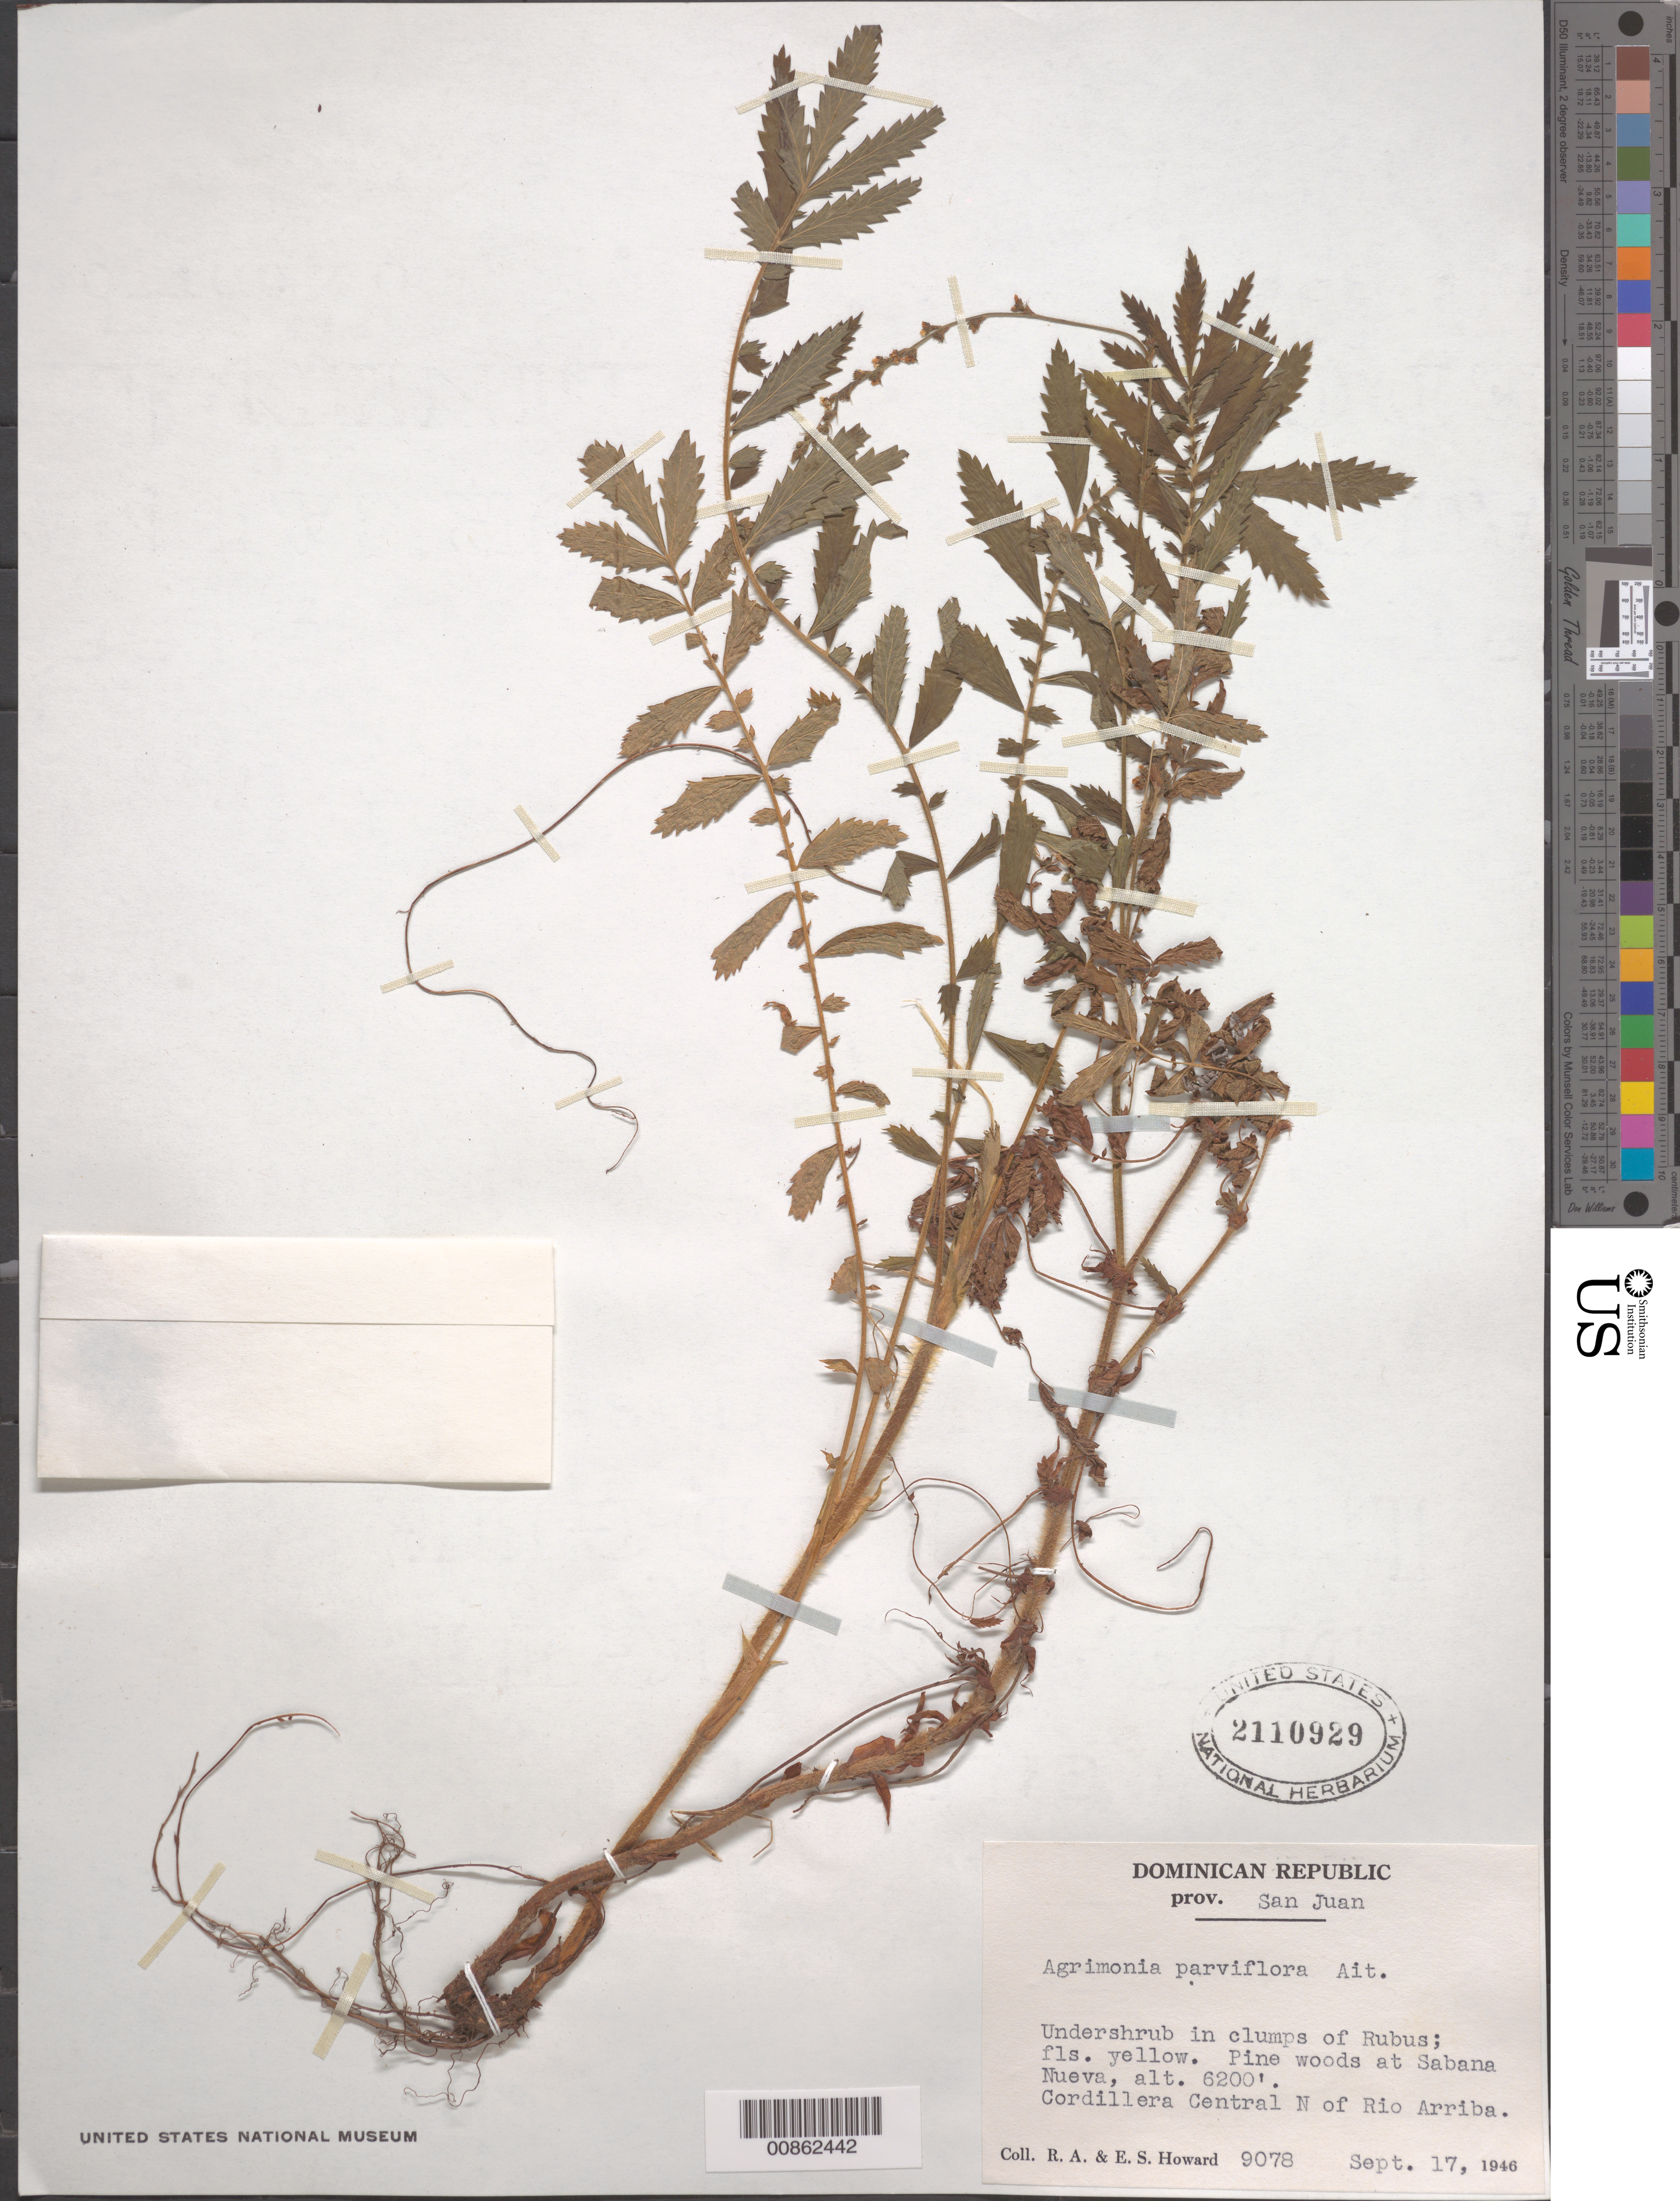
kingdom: Plantae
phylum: Tracheophyta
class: Magnoliopsida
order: Rosales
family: Rosaceae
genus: Agrimonia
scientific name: Agrimonia parviflora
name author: Aiton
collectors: R. A. Howard & E. S. Howard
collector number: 9078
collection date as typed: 17 Sep 1946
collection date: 1946-09-17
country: Dominican Republic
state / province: San Juan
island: Hispaniola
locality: Sabana Nueva, Cordillera Central N of Río Arriba.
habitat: Pine woods. In clumps of Rubus.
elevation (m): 1890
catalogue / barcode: US 2110929